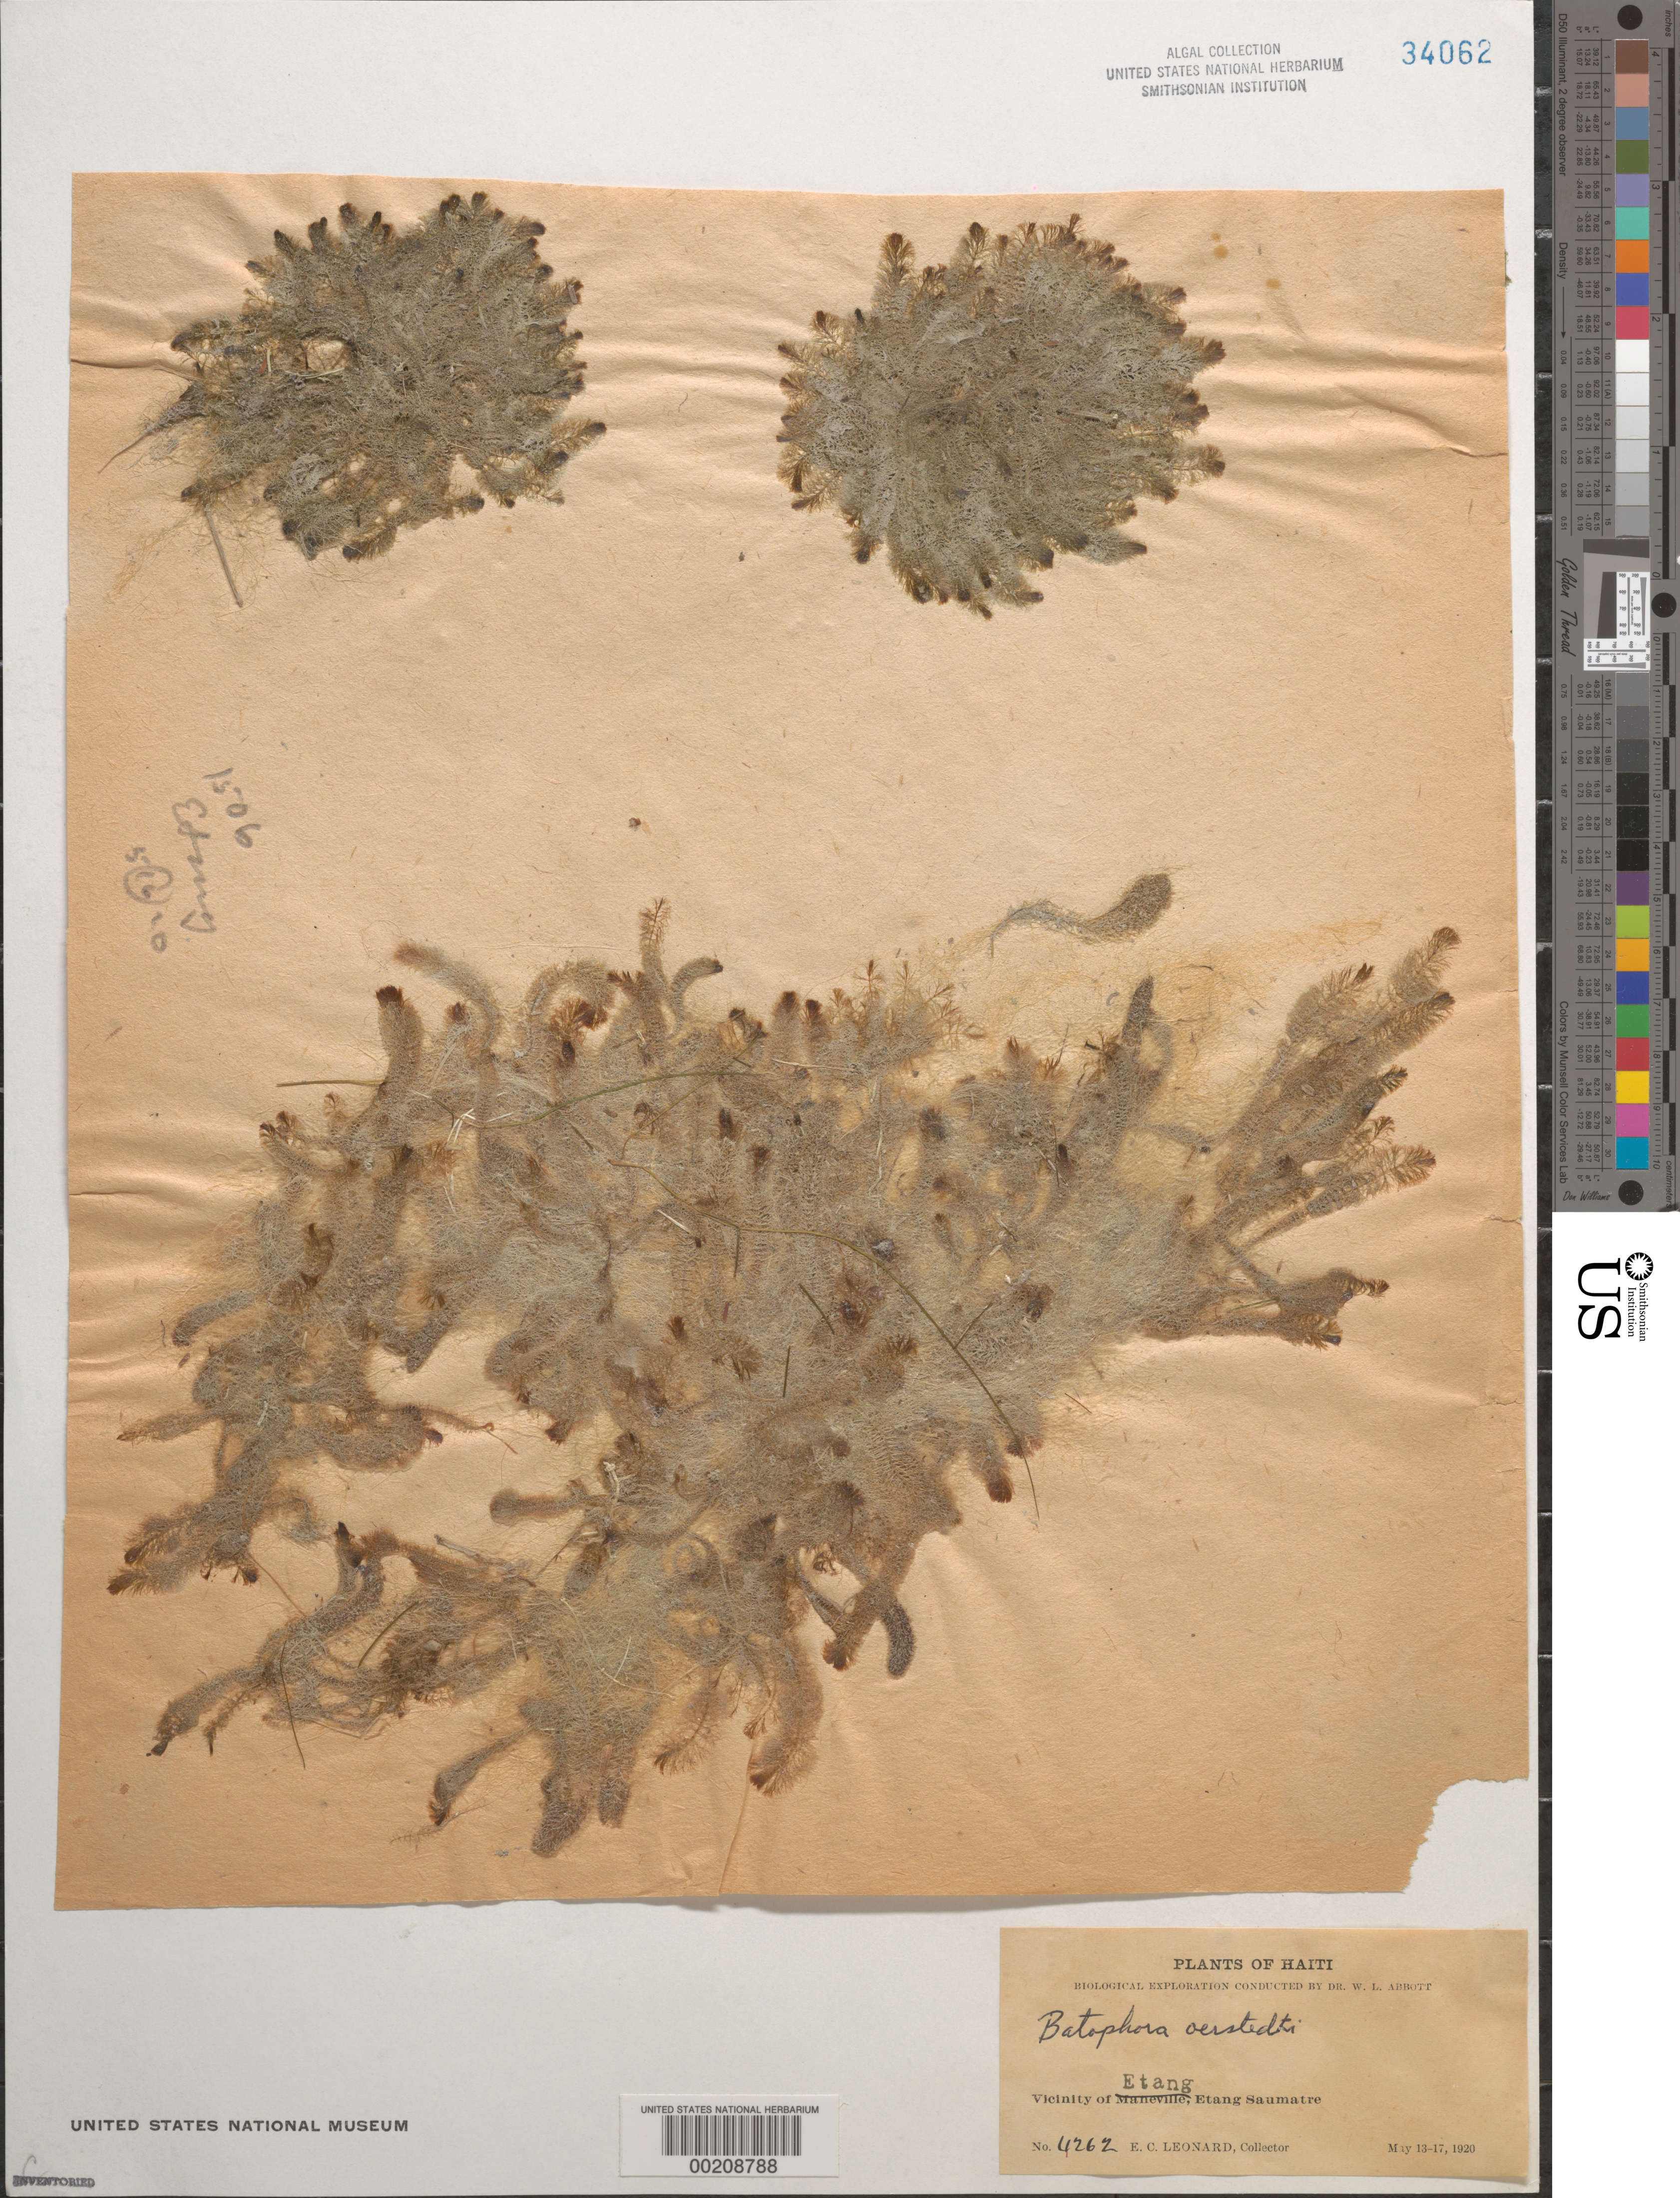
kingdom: Plantae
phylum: Chlorophyta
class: Ulvophyceae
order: Dasycladales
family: Dasycladaceae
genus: Batophora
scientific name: Batophora oerstedii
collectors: E. C. Leonard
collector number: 4262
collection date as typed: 13 May 1920 TO 17 May 1920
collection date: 1920-05-13/1920-05-17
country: Haiti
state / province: Ouest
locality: Etang area, etang saumatre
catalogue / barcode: US 34062